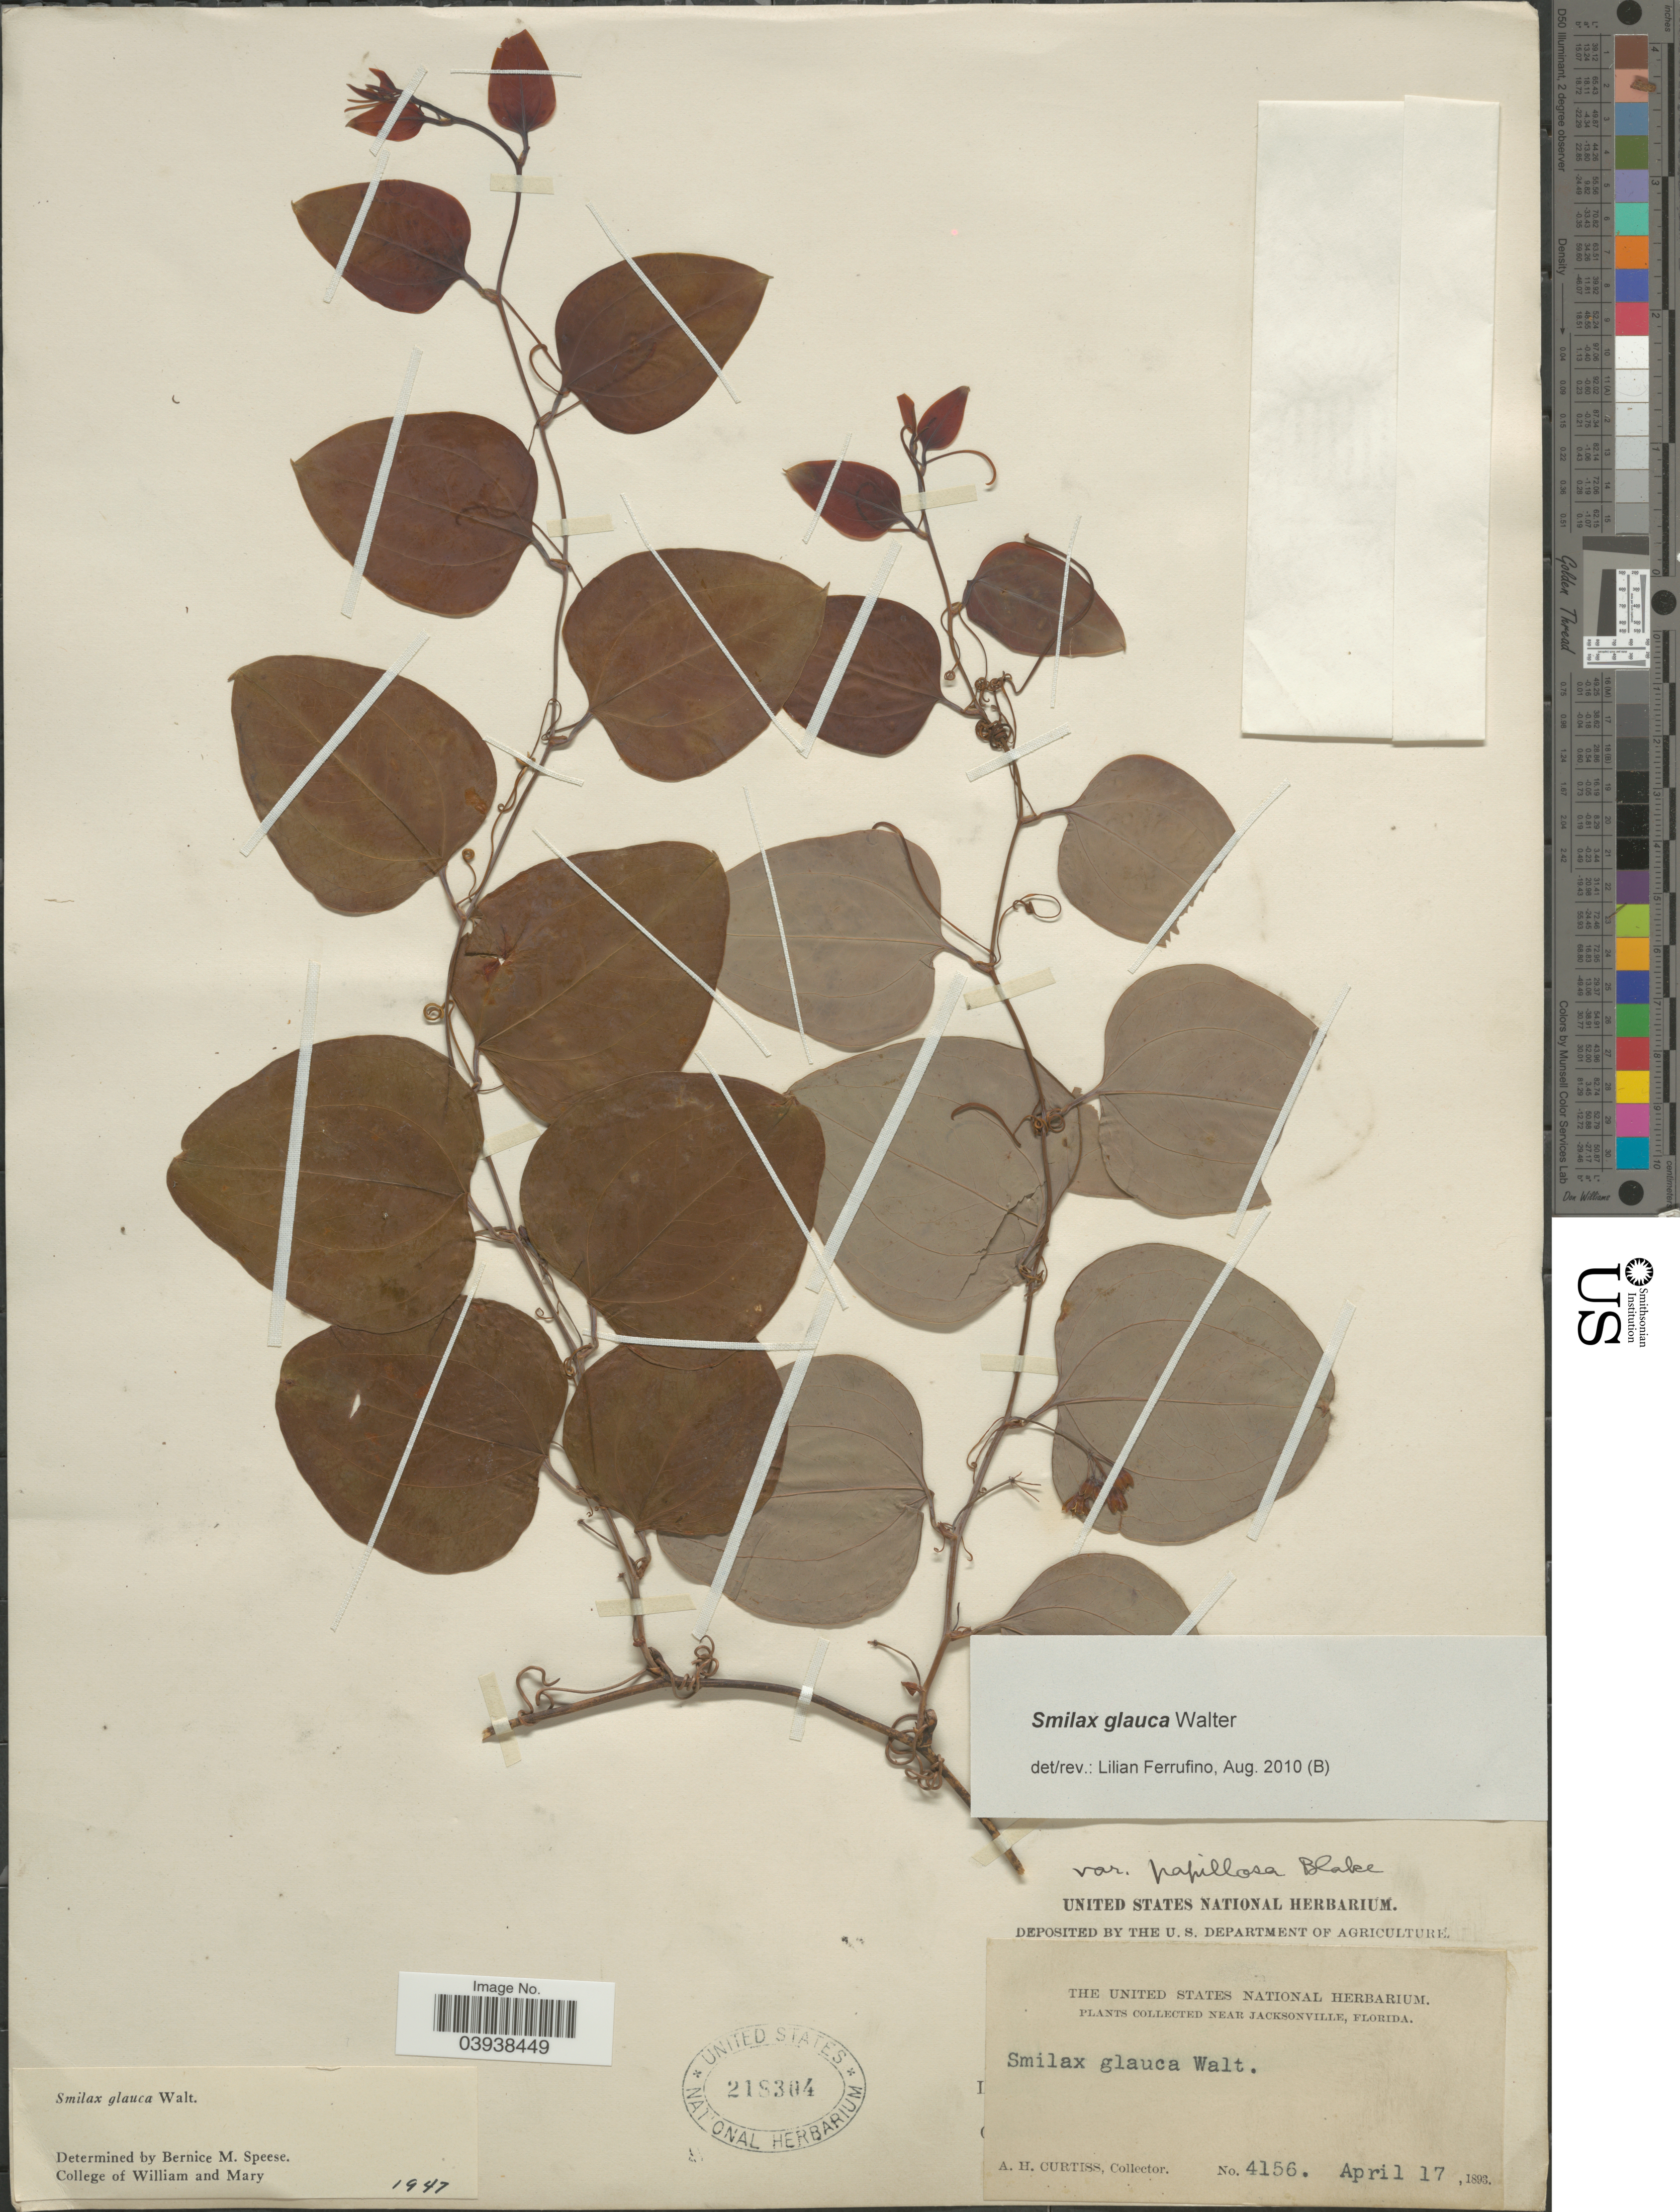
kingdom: Plantae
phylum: Tracheophyta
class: Liliopsida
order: Liliales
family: Smilacaceae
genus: Smilax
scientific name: Smilax glauca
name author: Walter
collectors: A. H. Curtiss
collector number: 4156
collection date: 1893-04-17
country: United States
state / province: Florida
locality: Near Jacksonville.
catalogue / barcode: US 218304